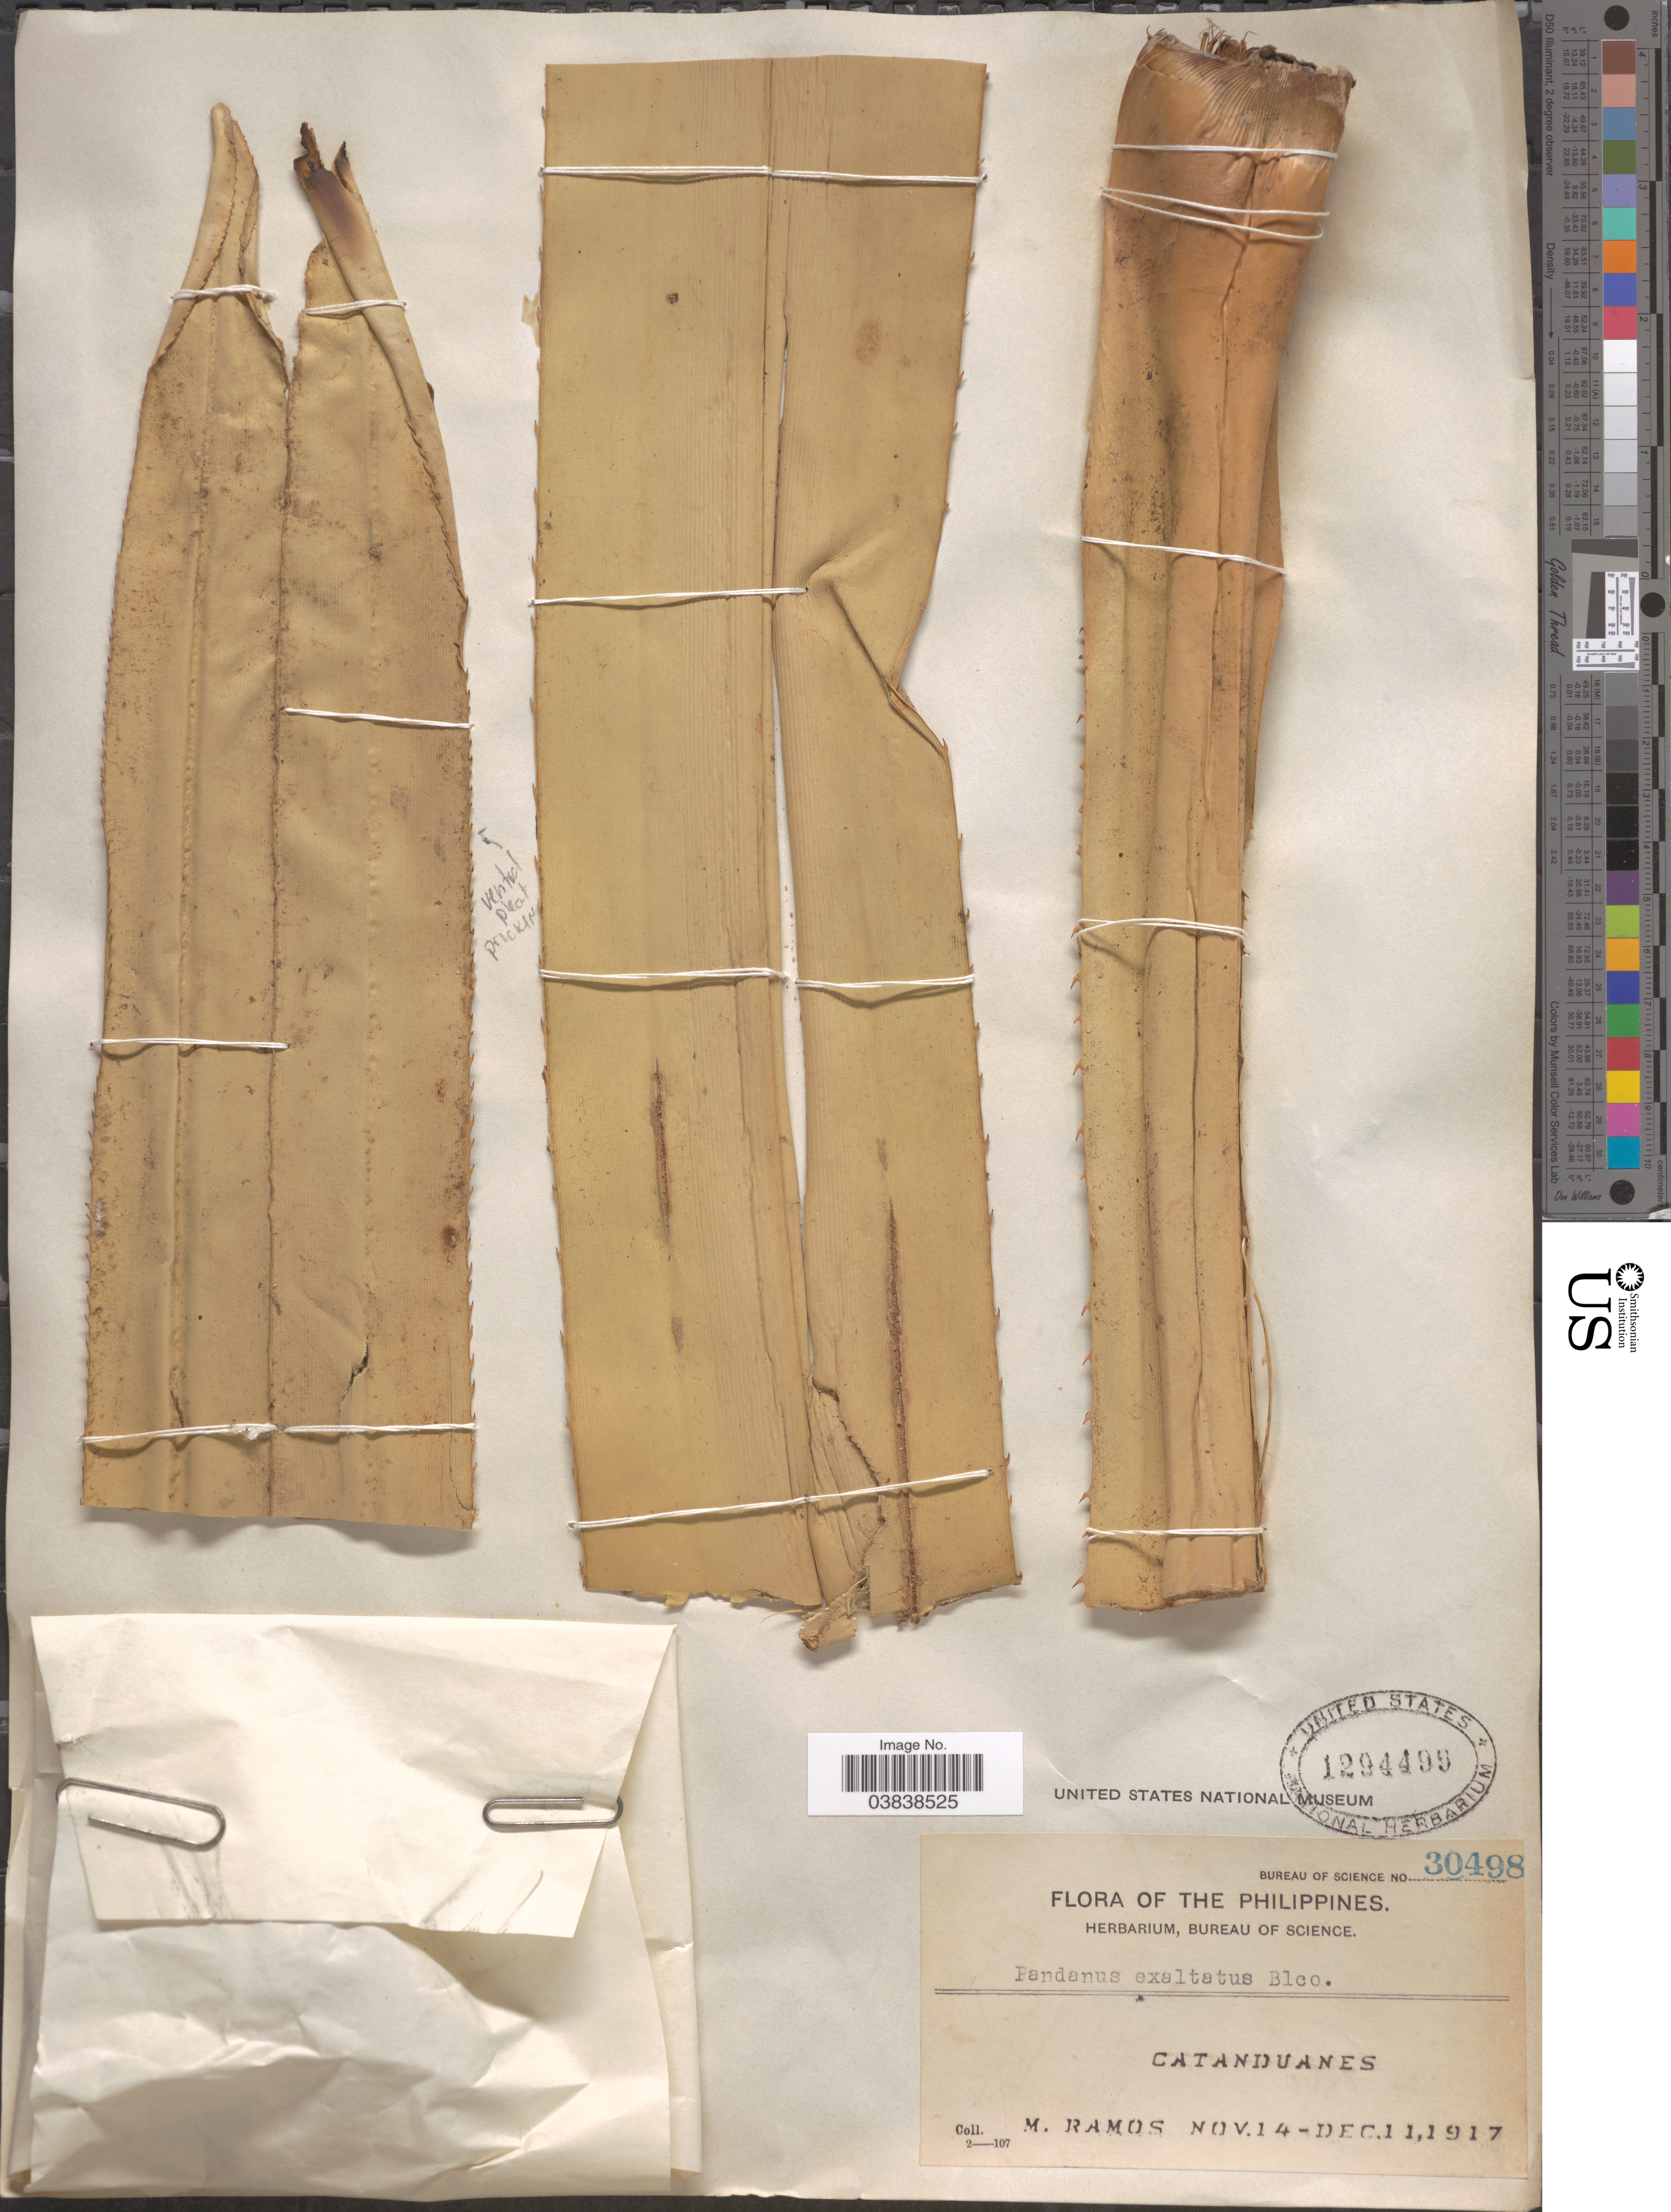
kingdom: Plantae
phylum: Tracheophyta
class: Liliopsida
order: Pandanales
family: Pandanaceae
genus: Pandanus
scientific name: Pandanus exaltatus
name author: Blanco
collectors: M. Ramos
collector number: Bureau of Science 30498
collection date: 1917-11-14/1917-12-11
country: Philippines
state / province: Bicol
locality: Catanduanes.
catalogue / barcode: US 1294499